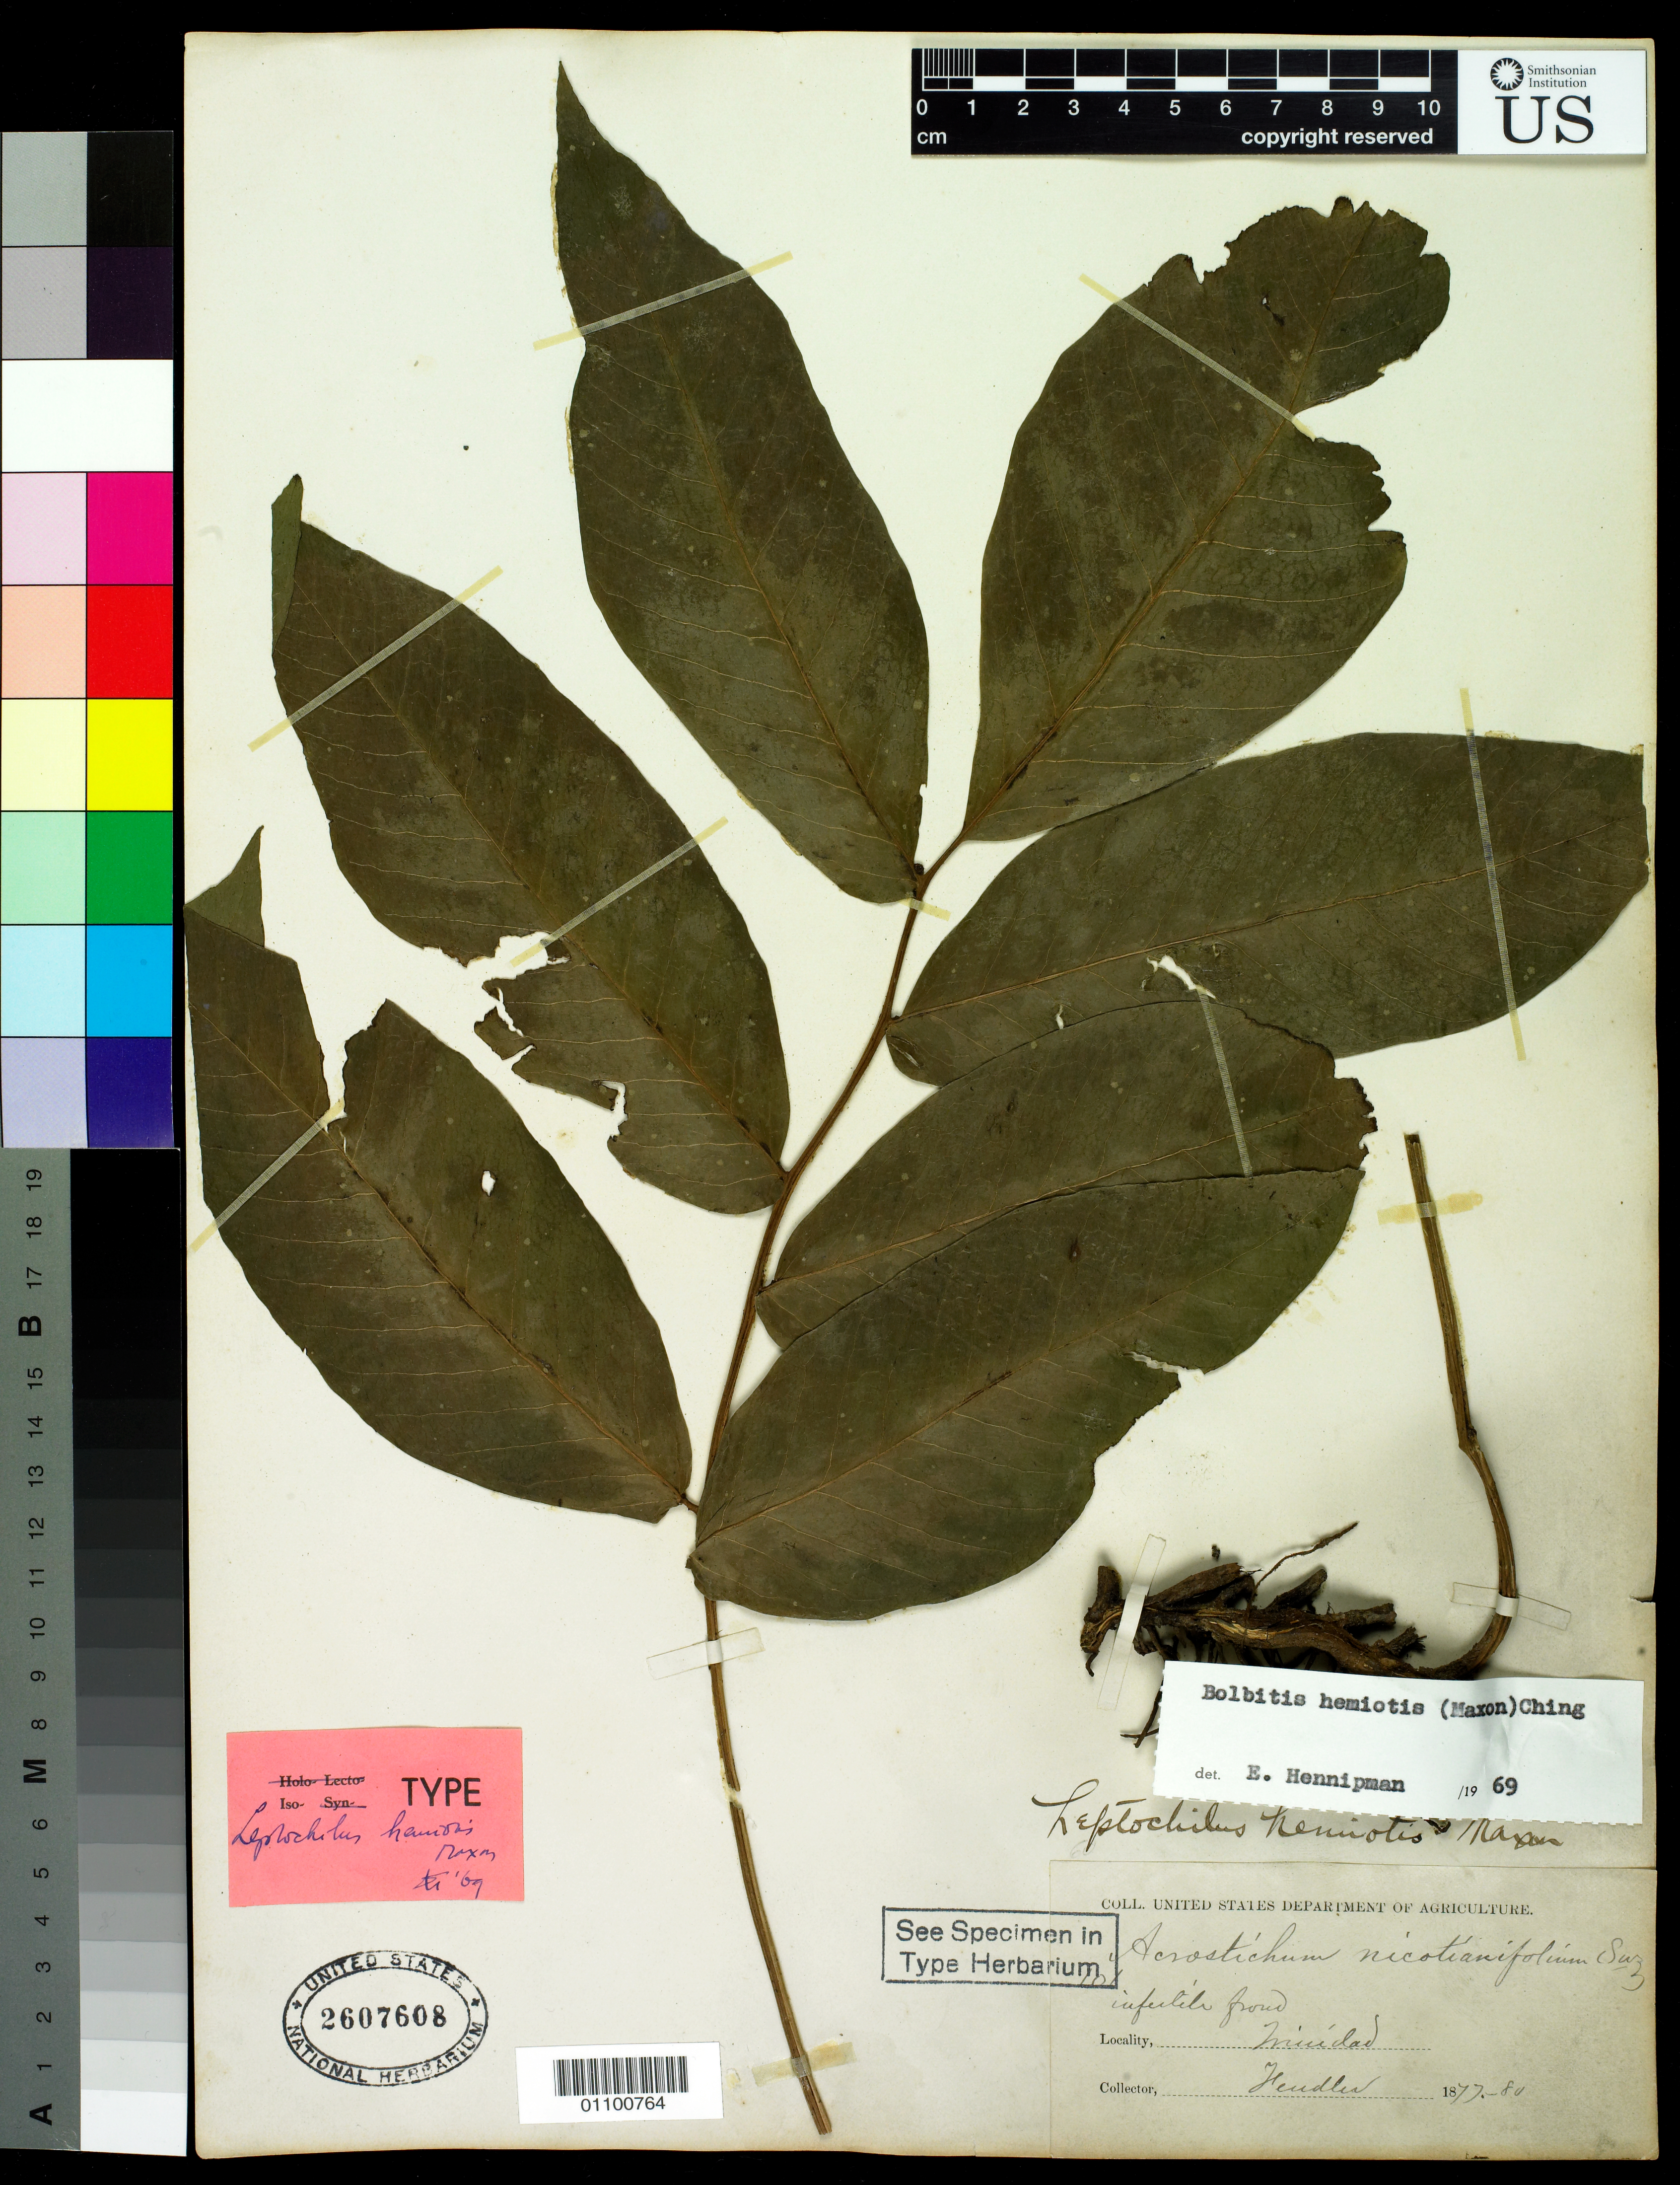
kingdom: Plantae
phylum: Tracheophyta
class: Polypodiopsida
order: Polypodiales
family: Polypodiaceae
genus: Leptochilus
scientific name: Leptochilus hemiotis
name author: Maxon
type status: Isotype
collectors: A. Fendler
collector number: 101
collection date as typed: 1877 to -- --- 1880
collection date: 1877/1880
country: Trinidad and Tobago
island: Trinidad Island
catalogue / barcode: US 2607608